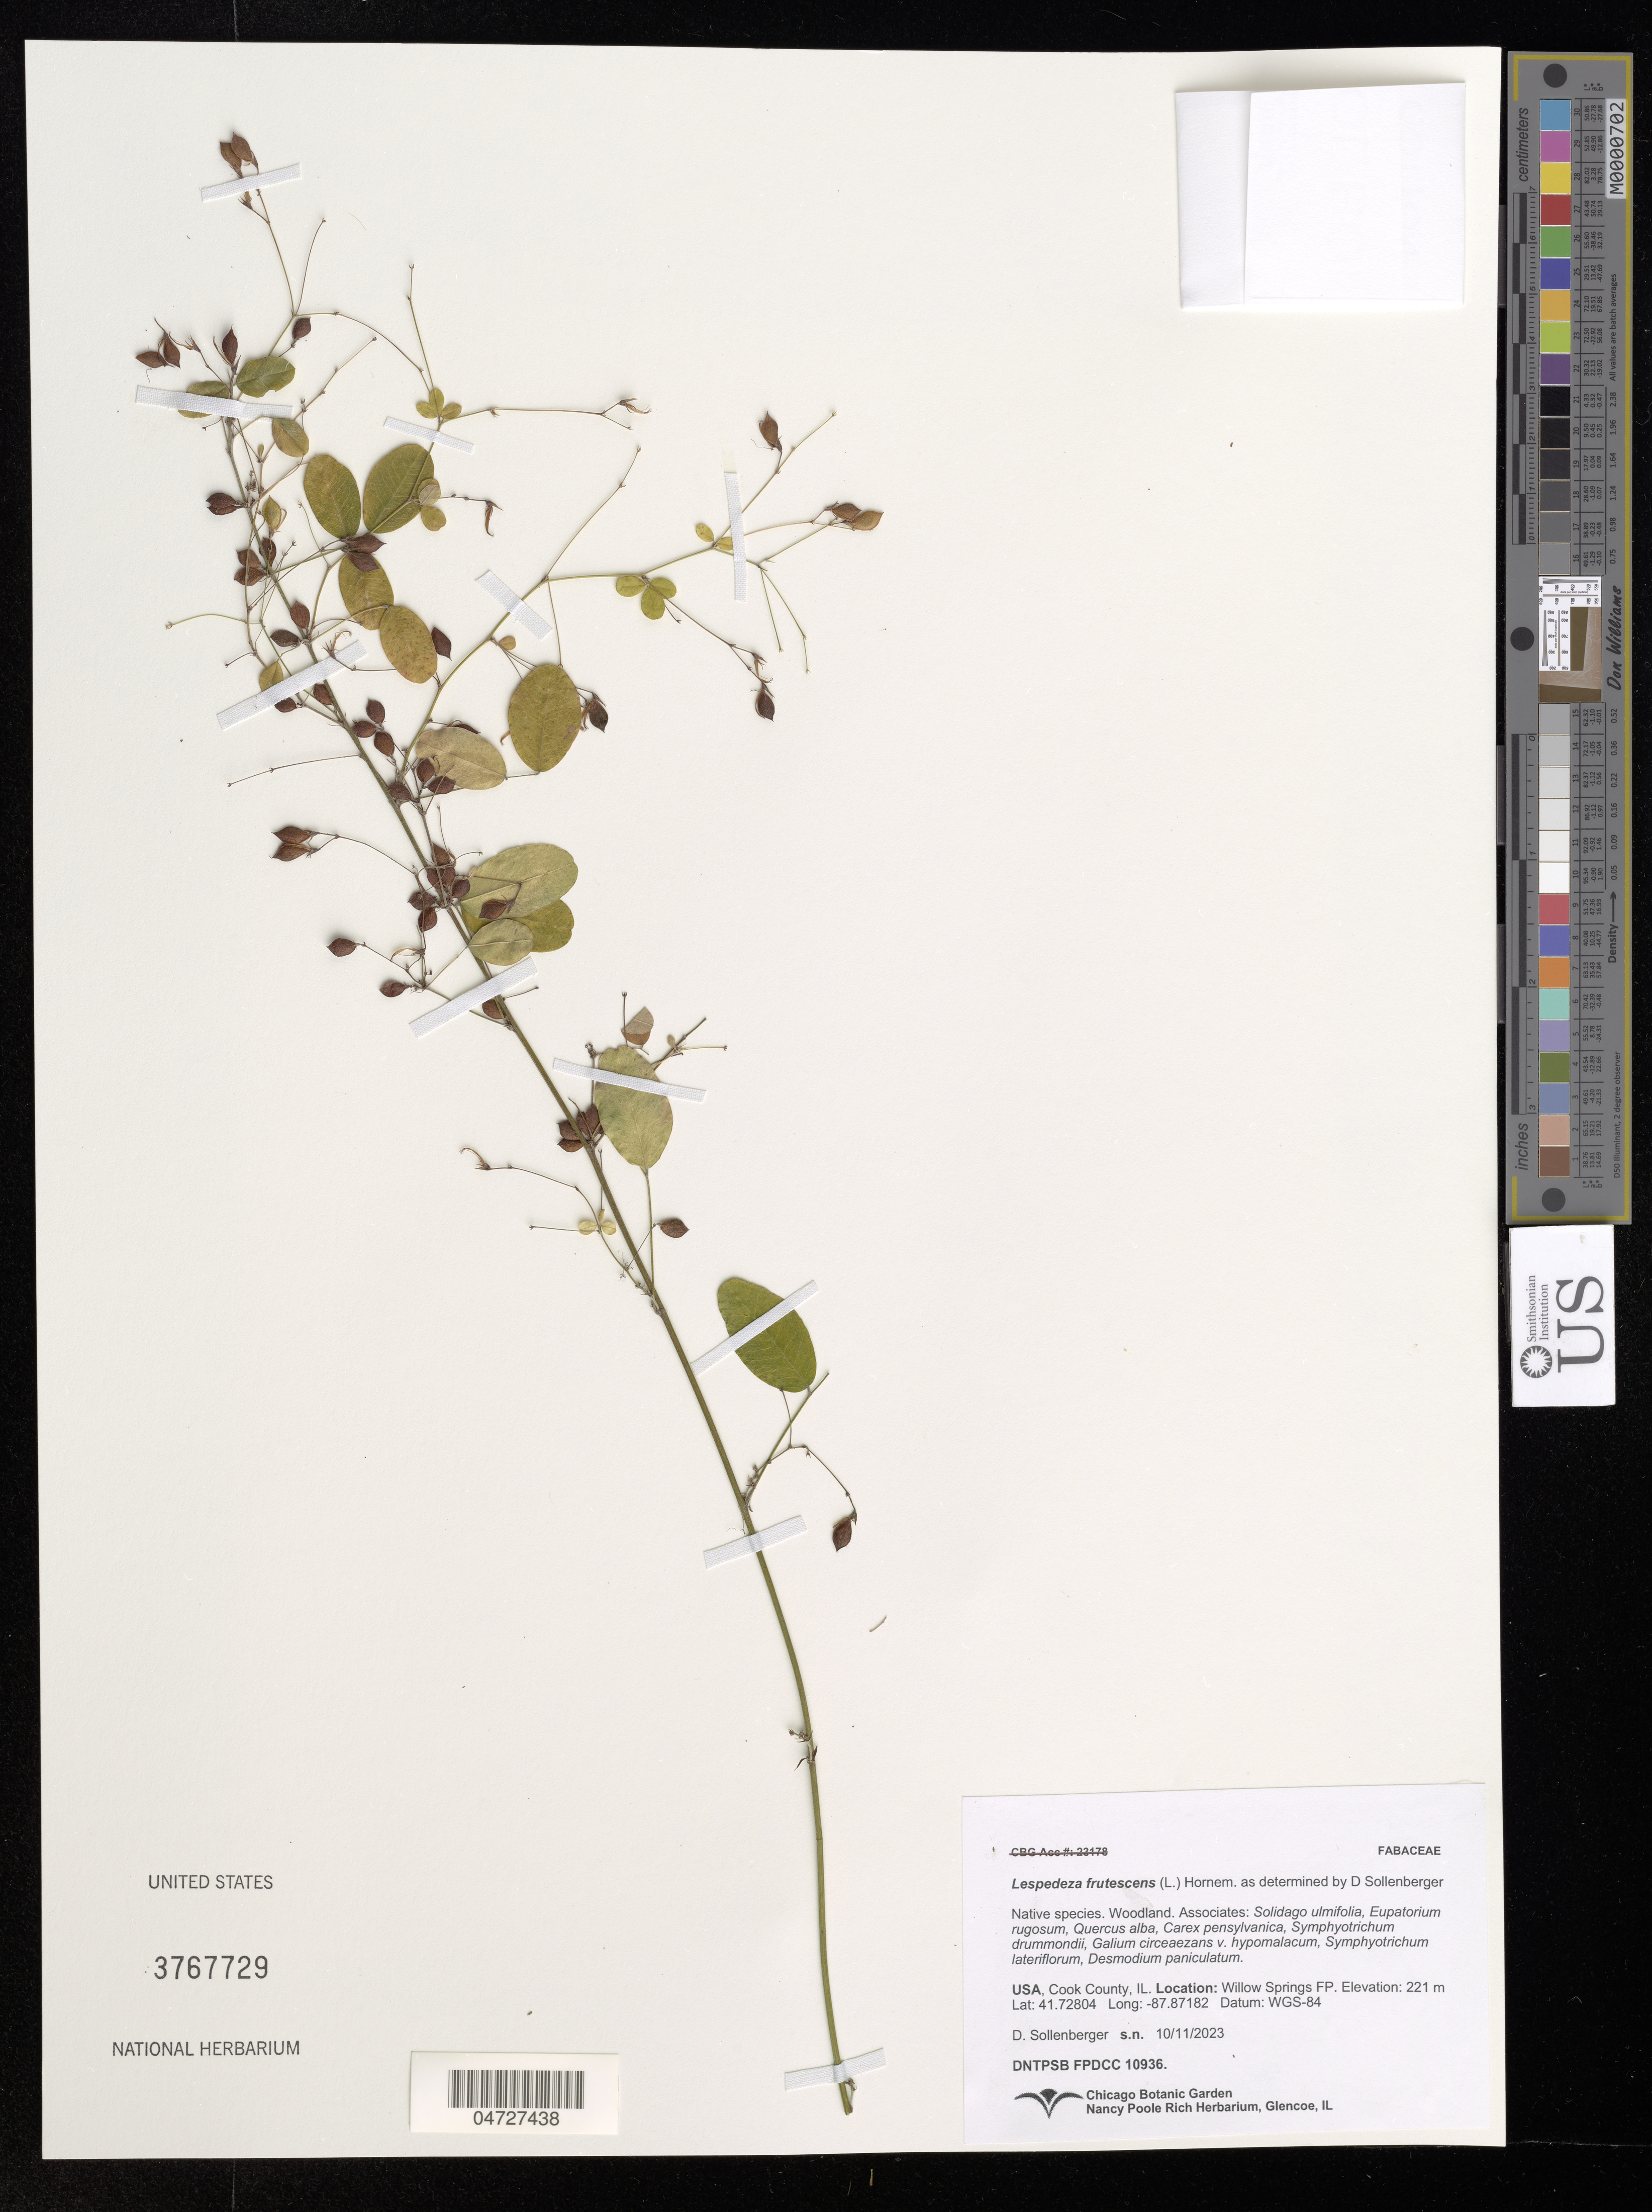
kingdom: Plantae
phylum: Tracheophyta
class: Magnoliopsida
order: Fabales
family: Fabaceae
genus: Lespedeza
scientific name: Lespedeza frutescens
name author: Britton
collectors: D. Sollenberger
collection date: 2023-11-10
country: United States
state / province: Illinois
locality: Cook County. Willow Springs FP.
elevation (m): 221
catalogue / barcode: US 3767729